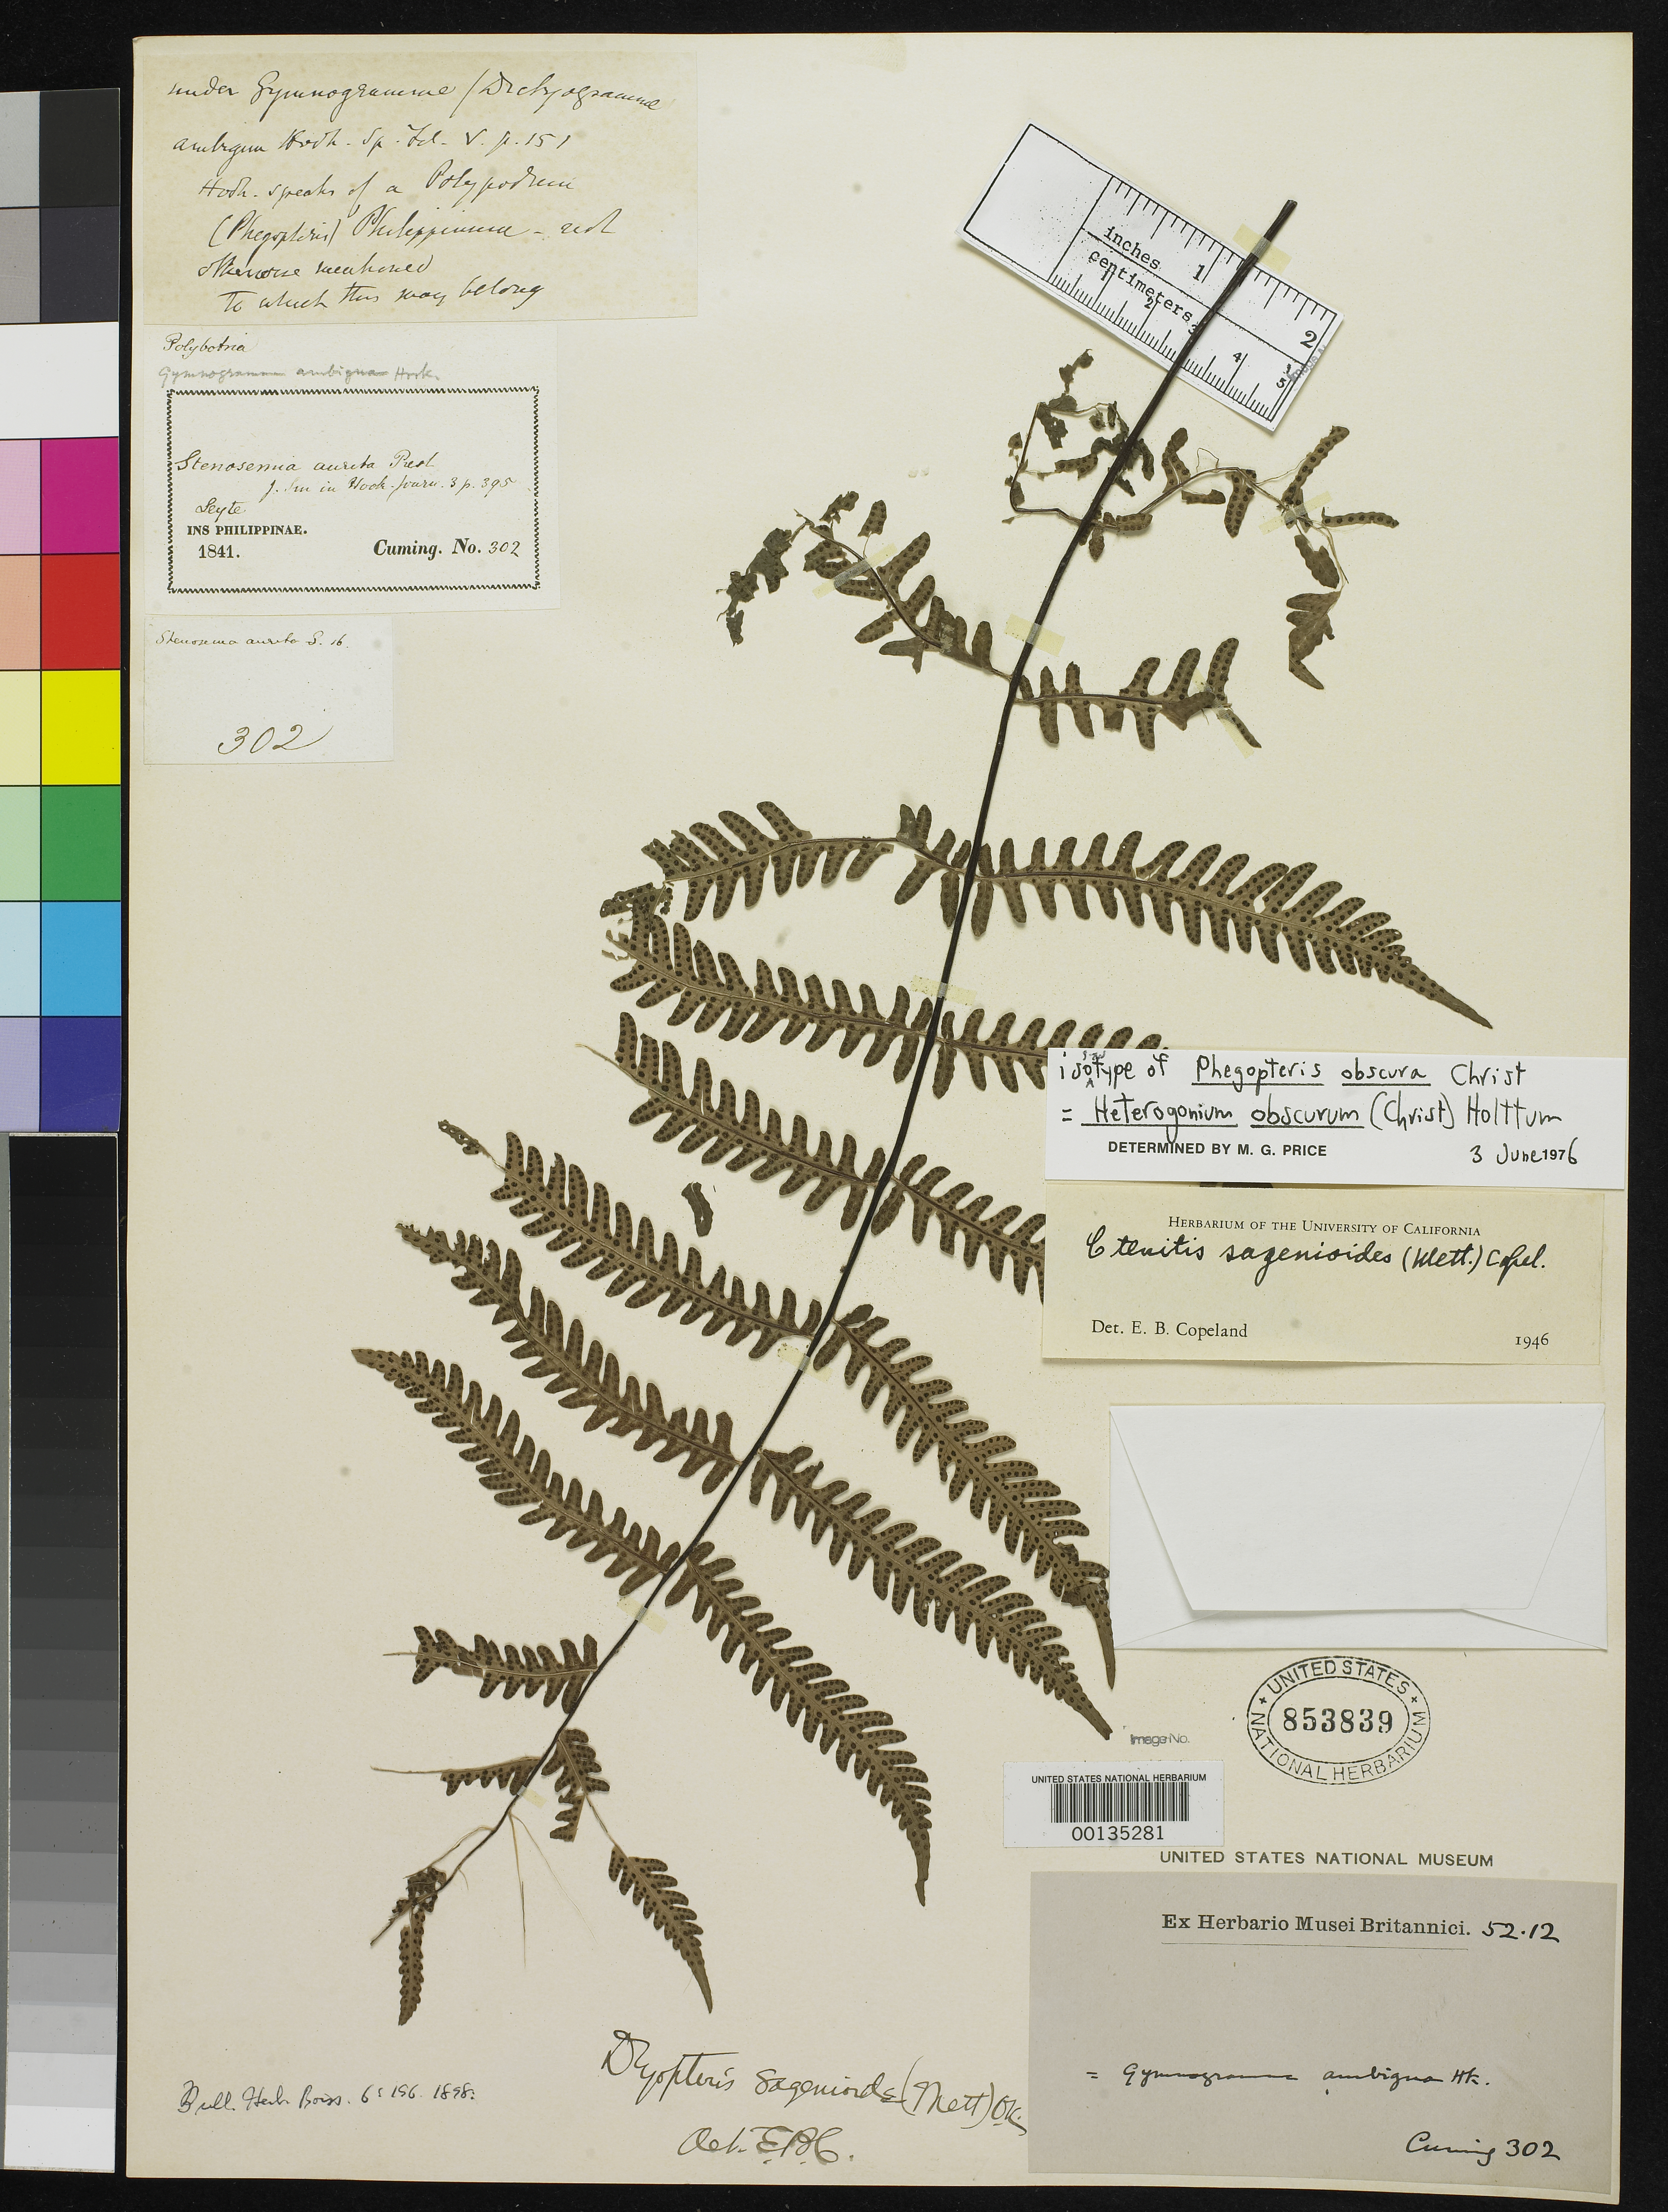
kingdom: Plantae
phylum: Tracheophyta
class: Polypodiopsida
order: Polypodiales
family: Thelypteridaceae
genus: Phegopteris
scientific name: Phegopteris obscura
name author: Christ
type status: Isolectotype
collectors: H. Cuming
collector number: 302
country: Philippines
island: Leyte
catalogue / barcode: US 853839